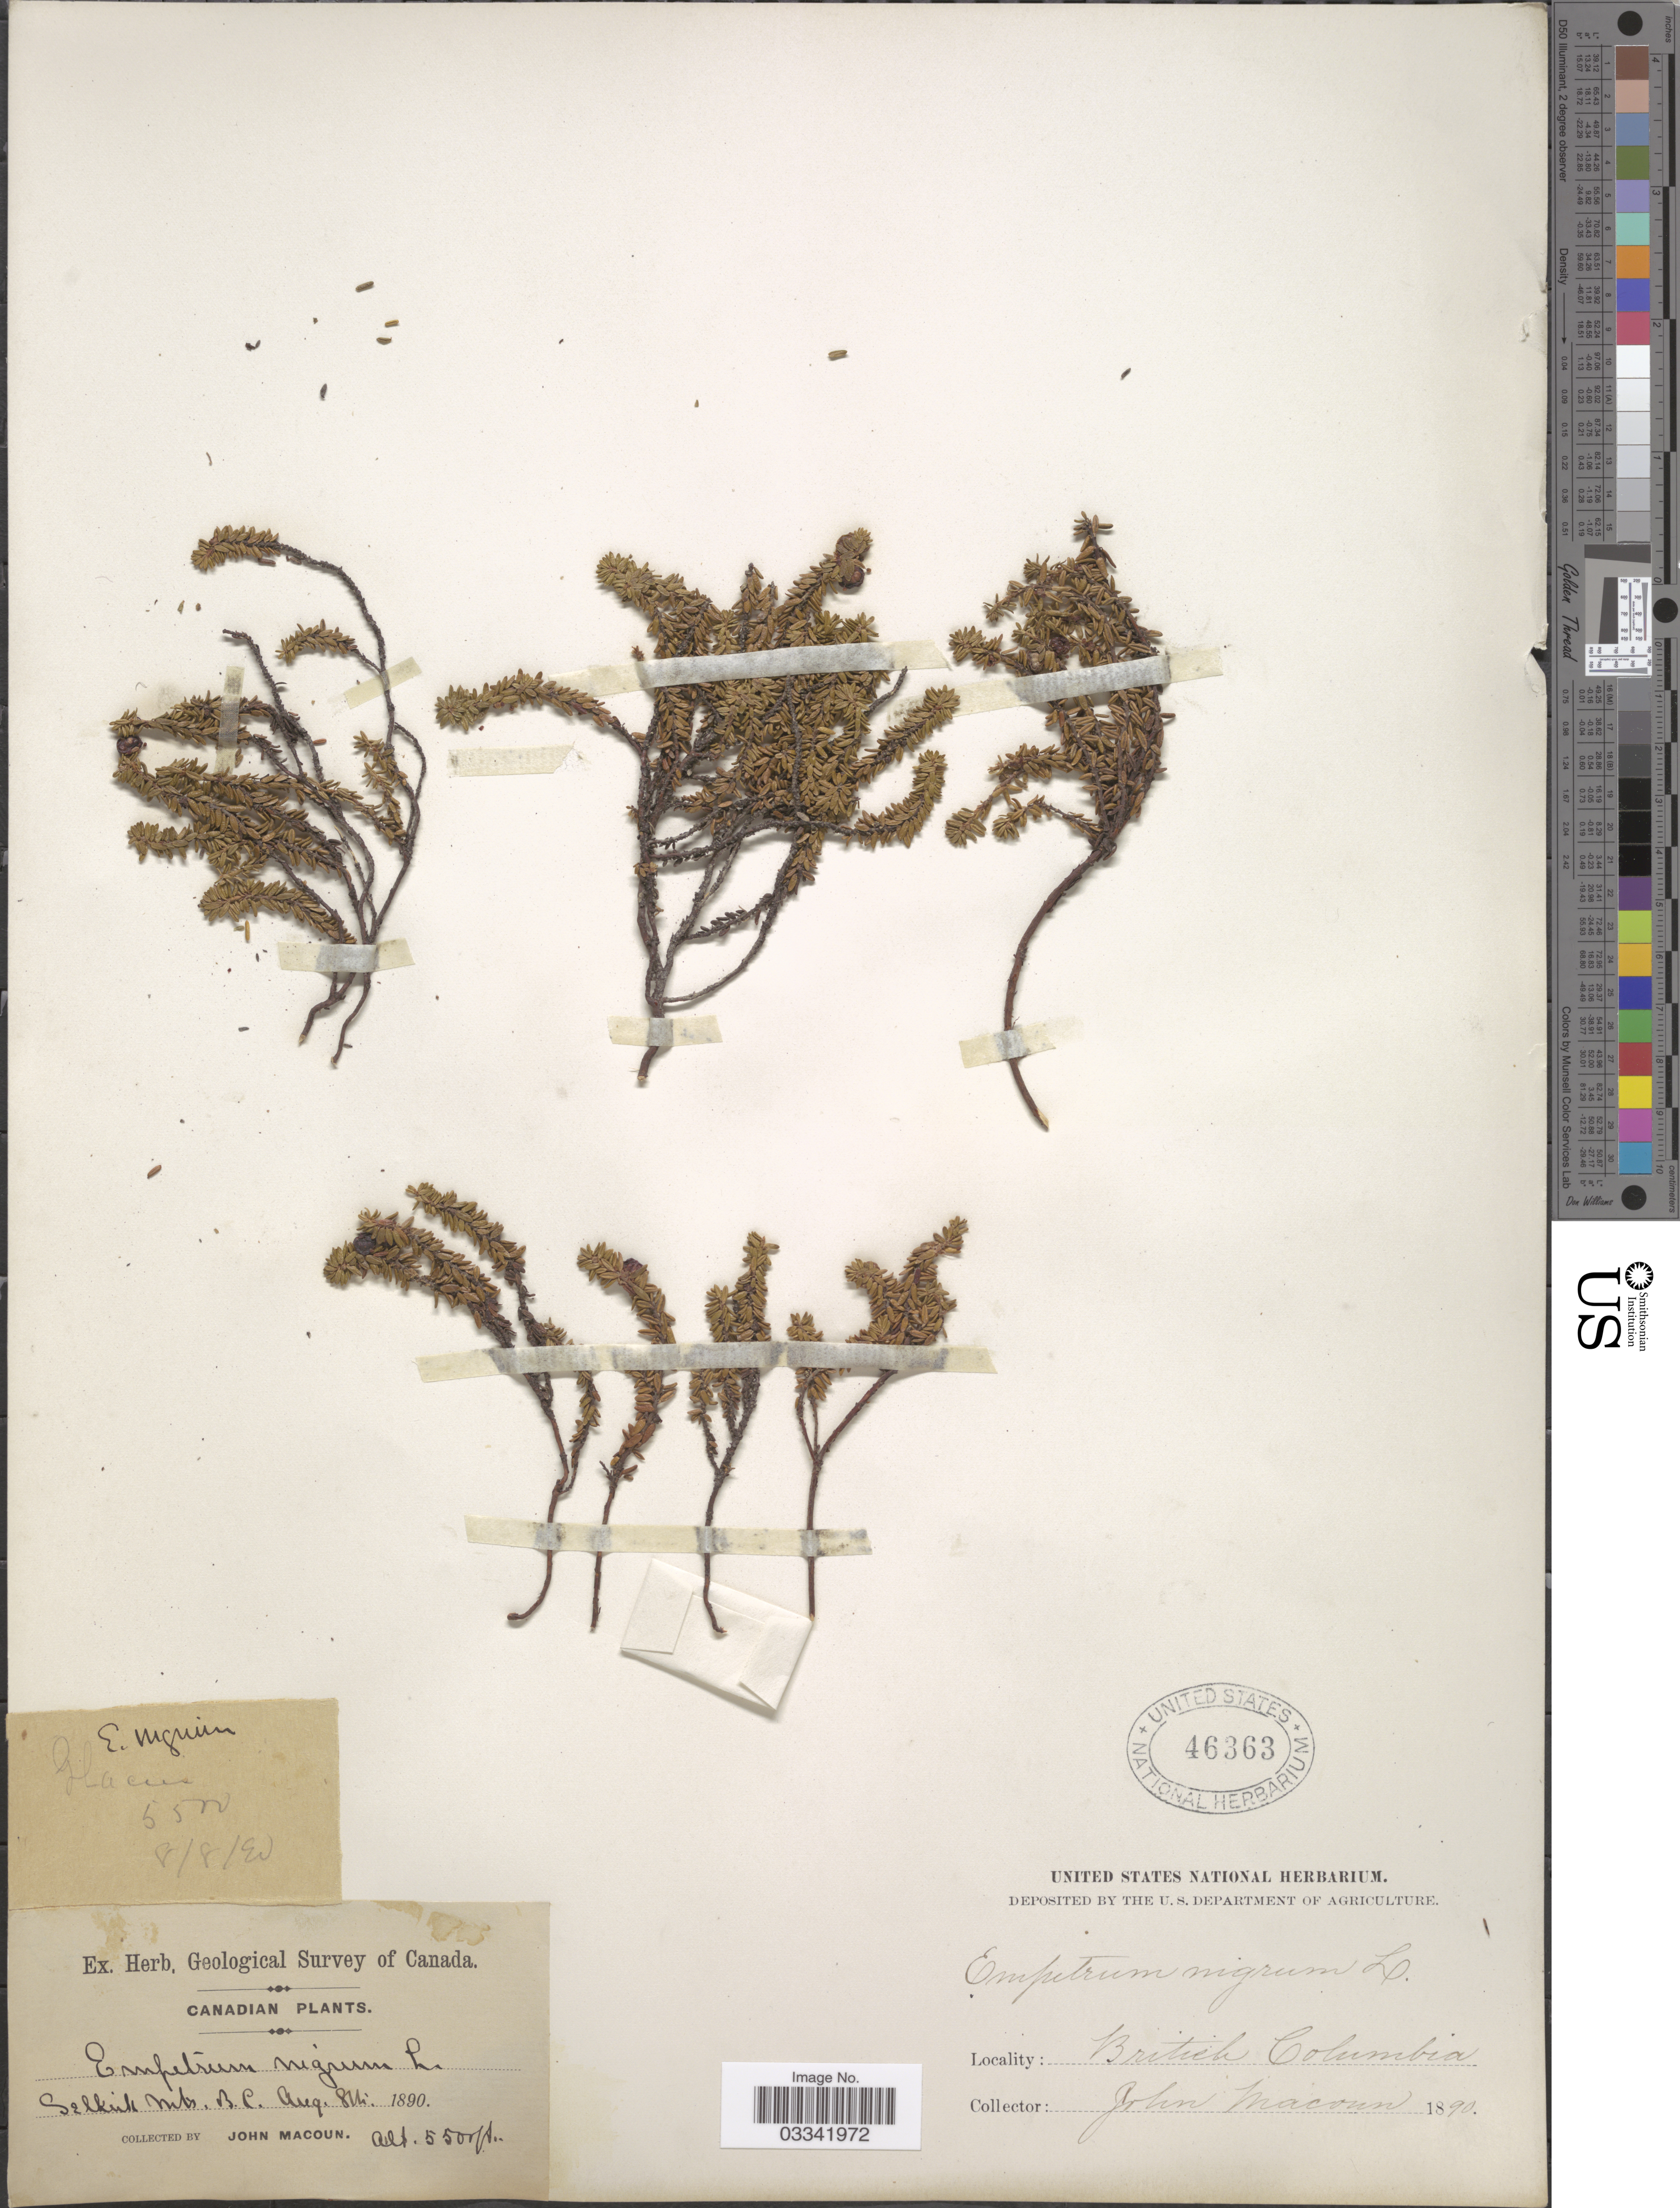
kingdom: Plantae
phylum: Tracheophyta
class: Magnoliopsida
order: Ericales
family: Ericaceae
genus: Empetrum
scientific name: Empetrum nigrum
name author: L.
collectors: J. Macoun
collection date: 1890-08-08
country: Canada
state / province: British Columbia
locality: Selkirk Mts.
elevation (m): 1676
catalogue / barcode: US 46363